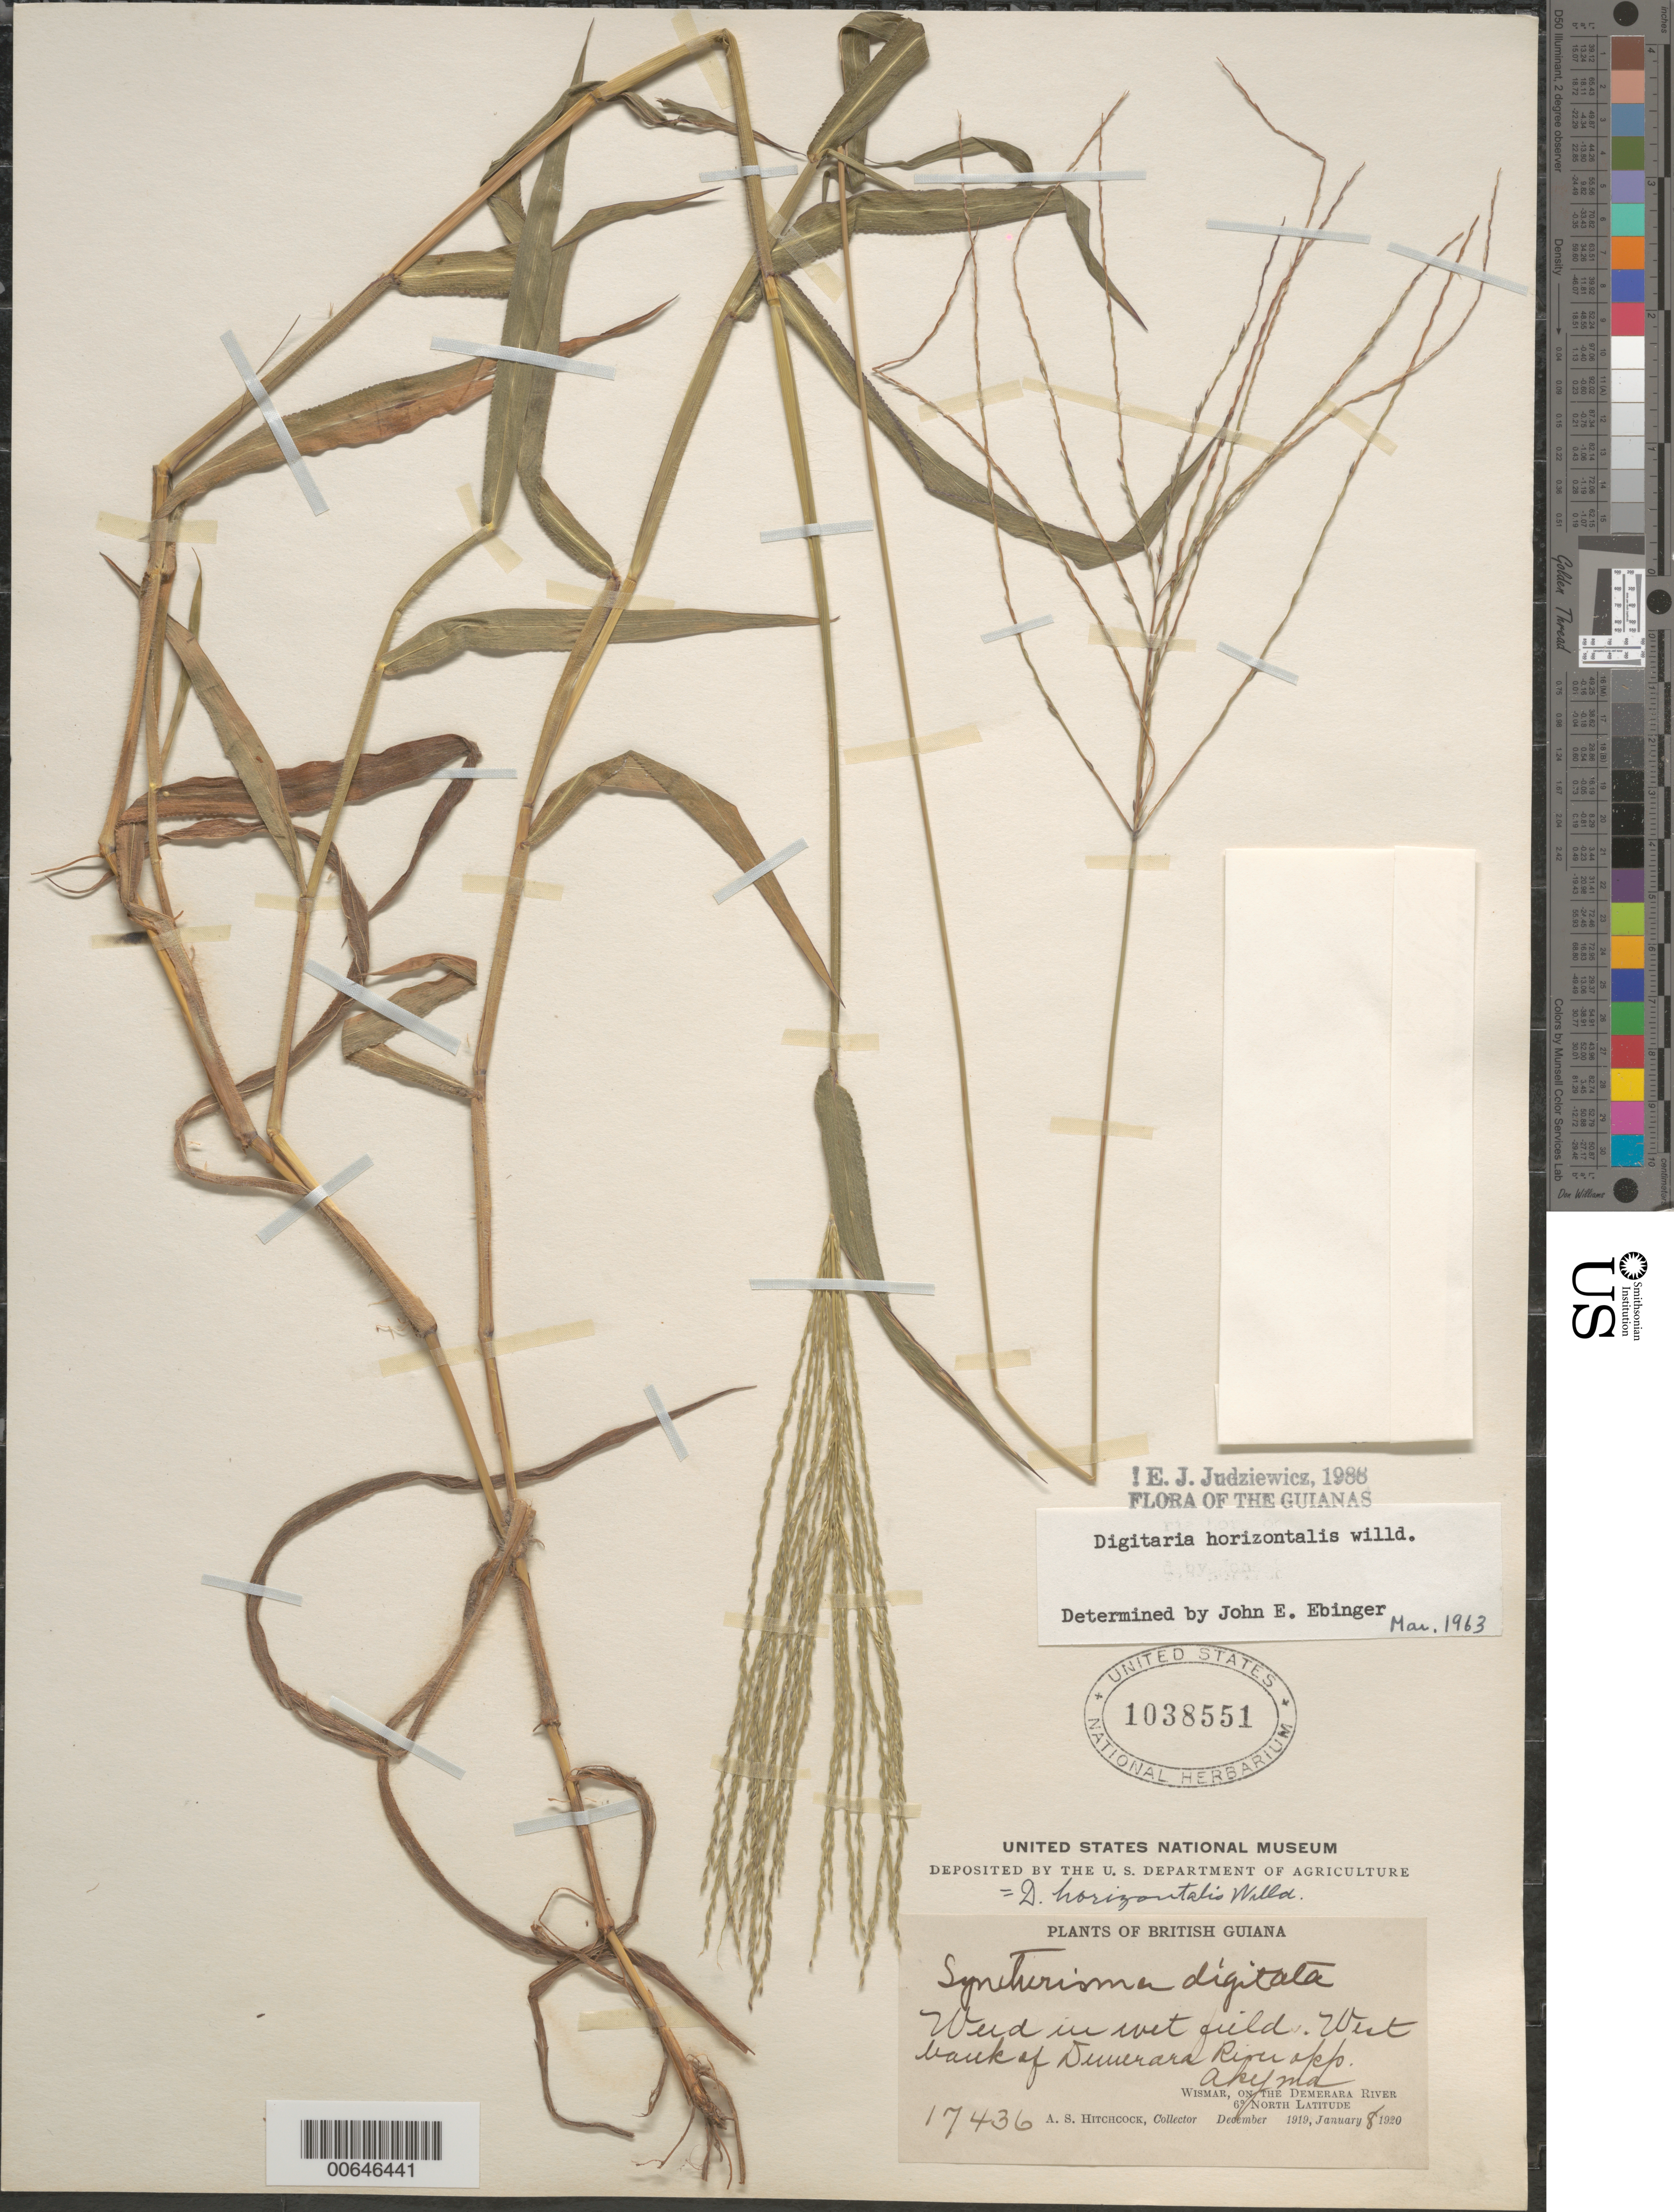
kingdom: Plantae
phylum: Tracheophyta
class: Liliopsida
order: Poales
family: Poaceae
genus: Digitaria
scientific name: Digitaria horizontalis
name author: Willd.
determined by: Judziewicz, E. J.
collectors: A. S. Hitchcock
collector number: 17436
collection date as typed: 8-Jan-20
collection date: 1920-01-08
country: Guyana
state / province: U. Demerara-Berbice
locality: Wismar, on the Demerara River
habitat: Weed in wet field, bank of Demerara River opposite Akyma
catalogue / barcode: US 1038551